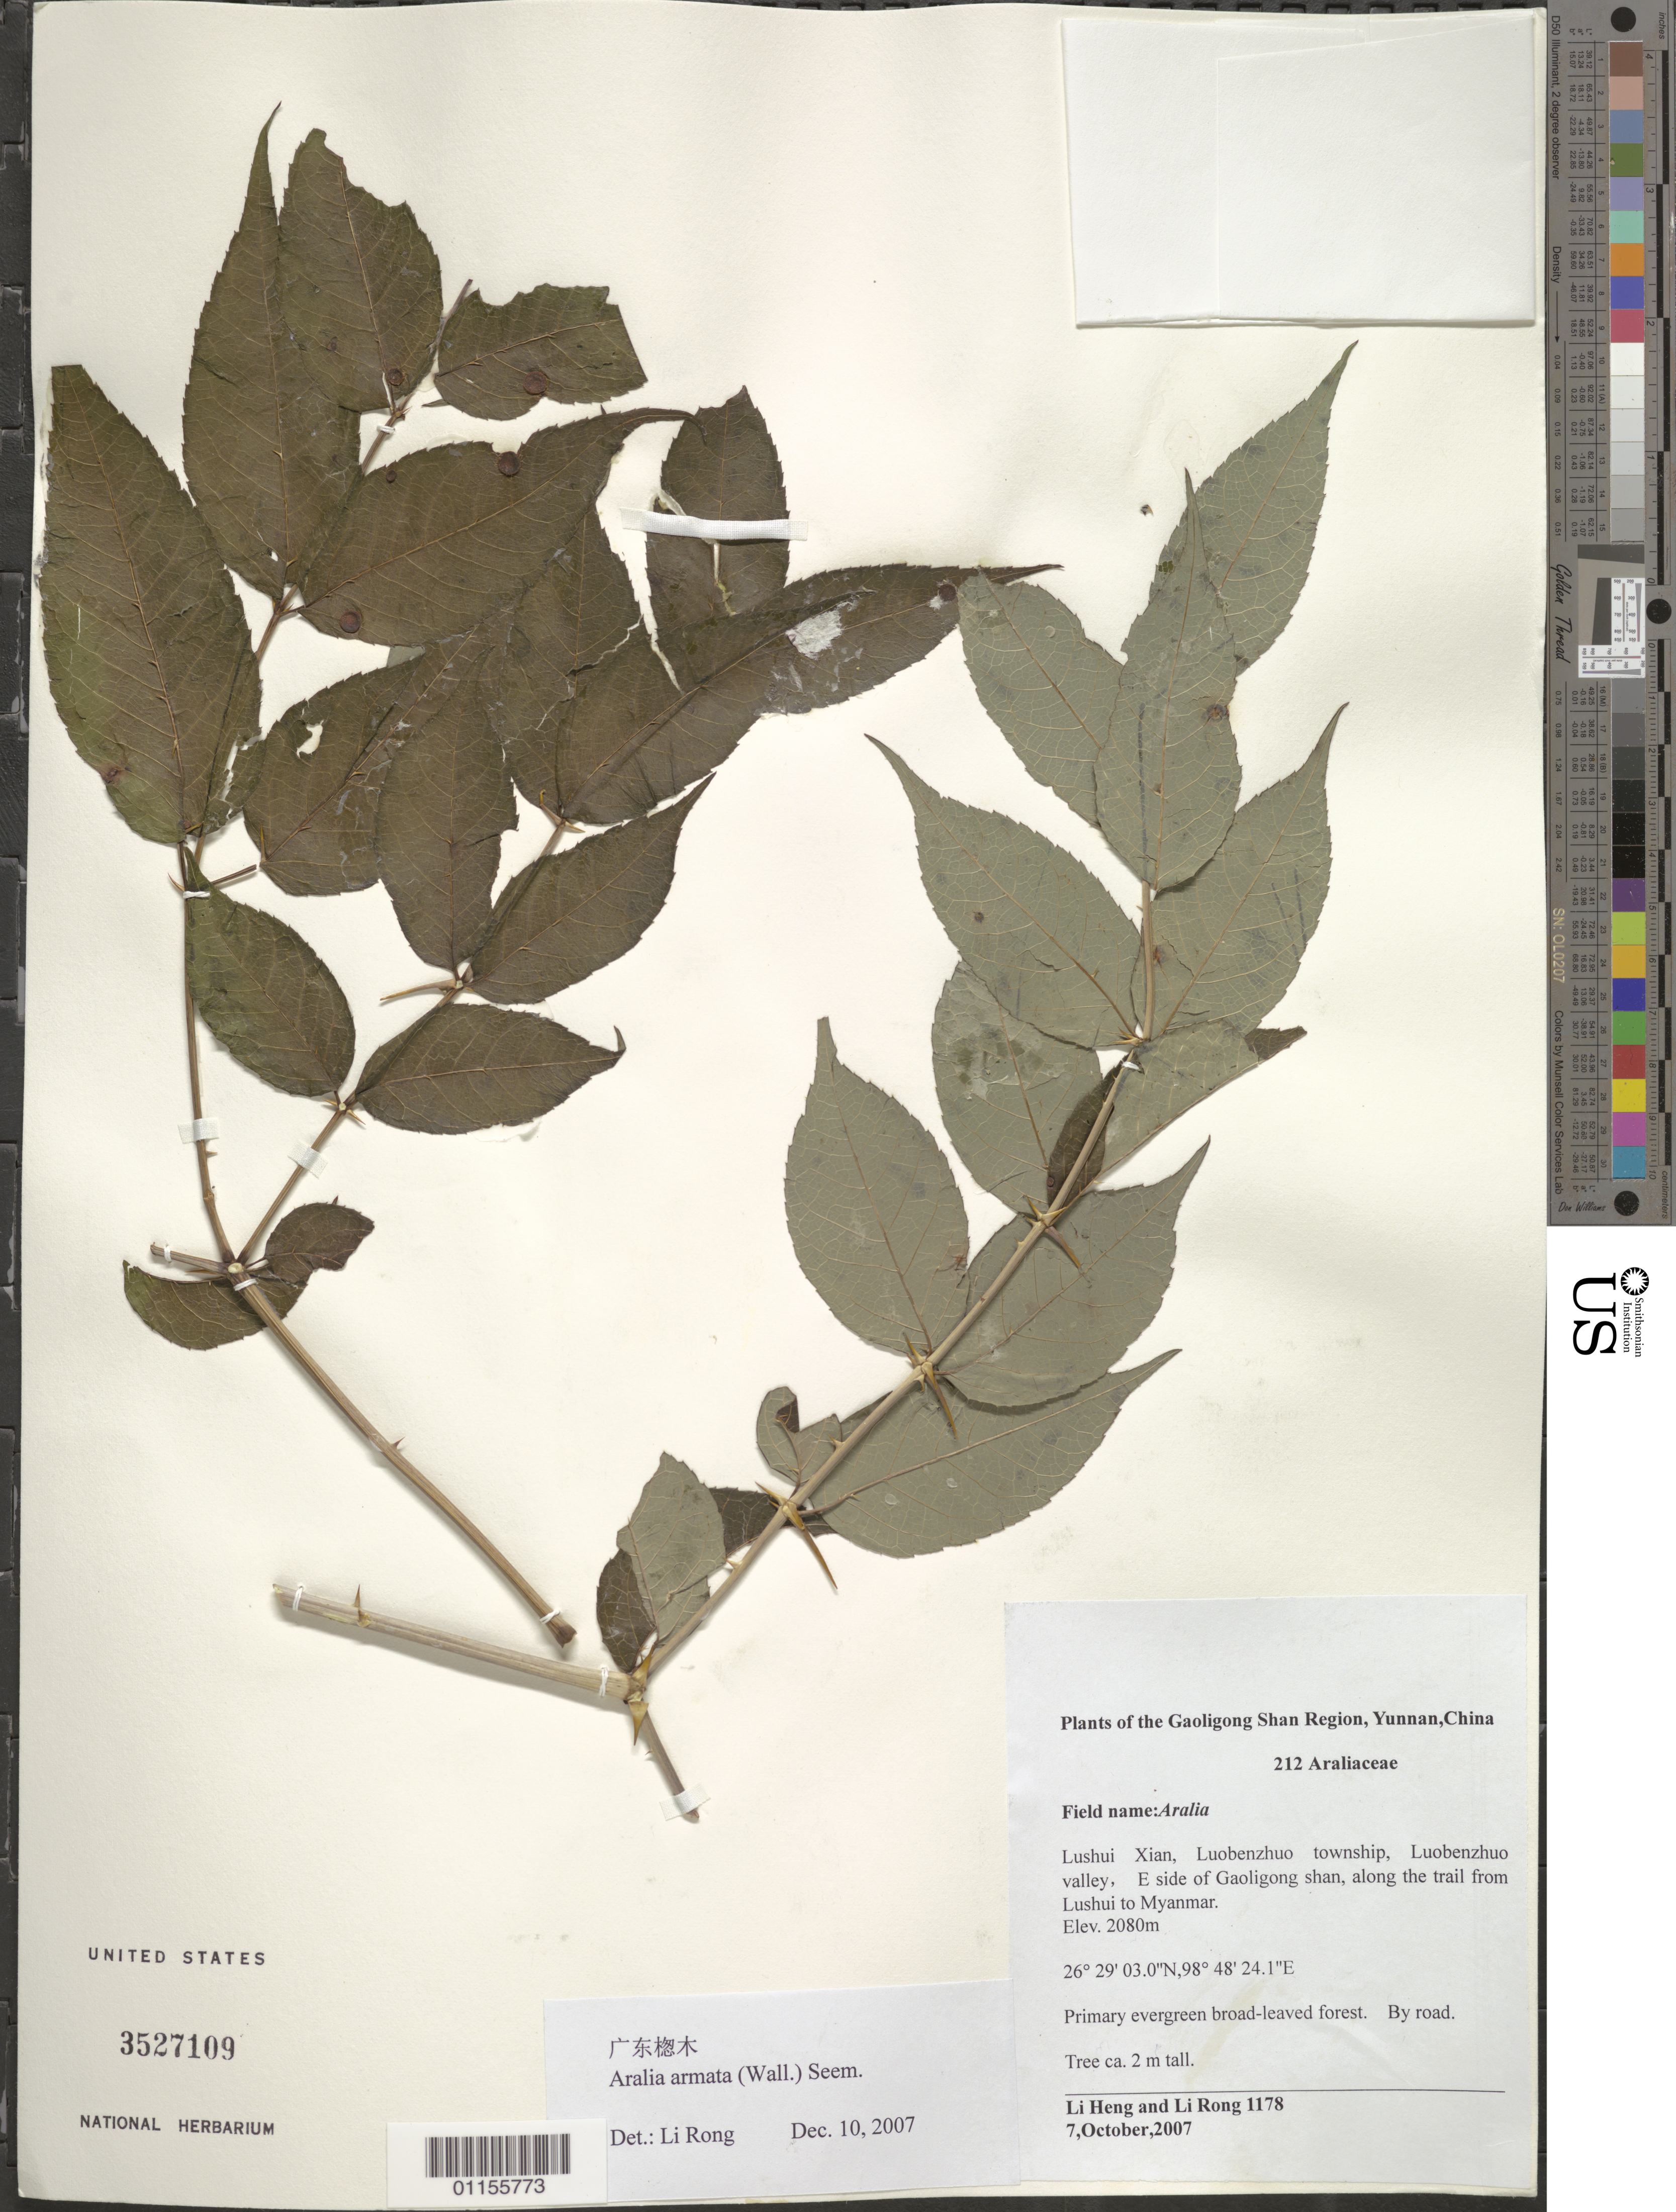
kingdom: Plantae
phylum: Tracheophyta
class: Magnoliopsida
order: Apiales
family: Araliaceae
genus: Aralia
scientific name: Aralia armata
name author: (Wall.) Seem.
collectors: L. Heng & R. Li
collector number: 1178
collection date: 2007-10-07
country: China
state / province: Yunnan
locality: Lushui Xian, Luobenzhuo township, Luobenzhuo valley, E side of Gaoligong shan, along the trail from Lushui to Myanmar.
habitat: Primary evergreen broad-leaved forest. By road. Tree.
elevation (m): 2080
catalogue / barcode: US 3527109